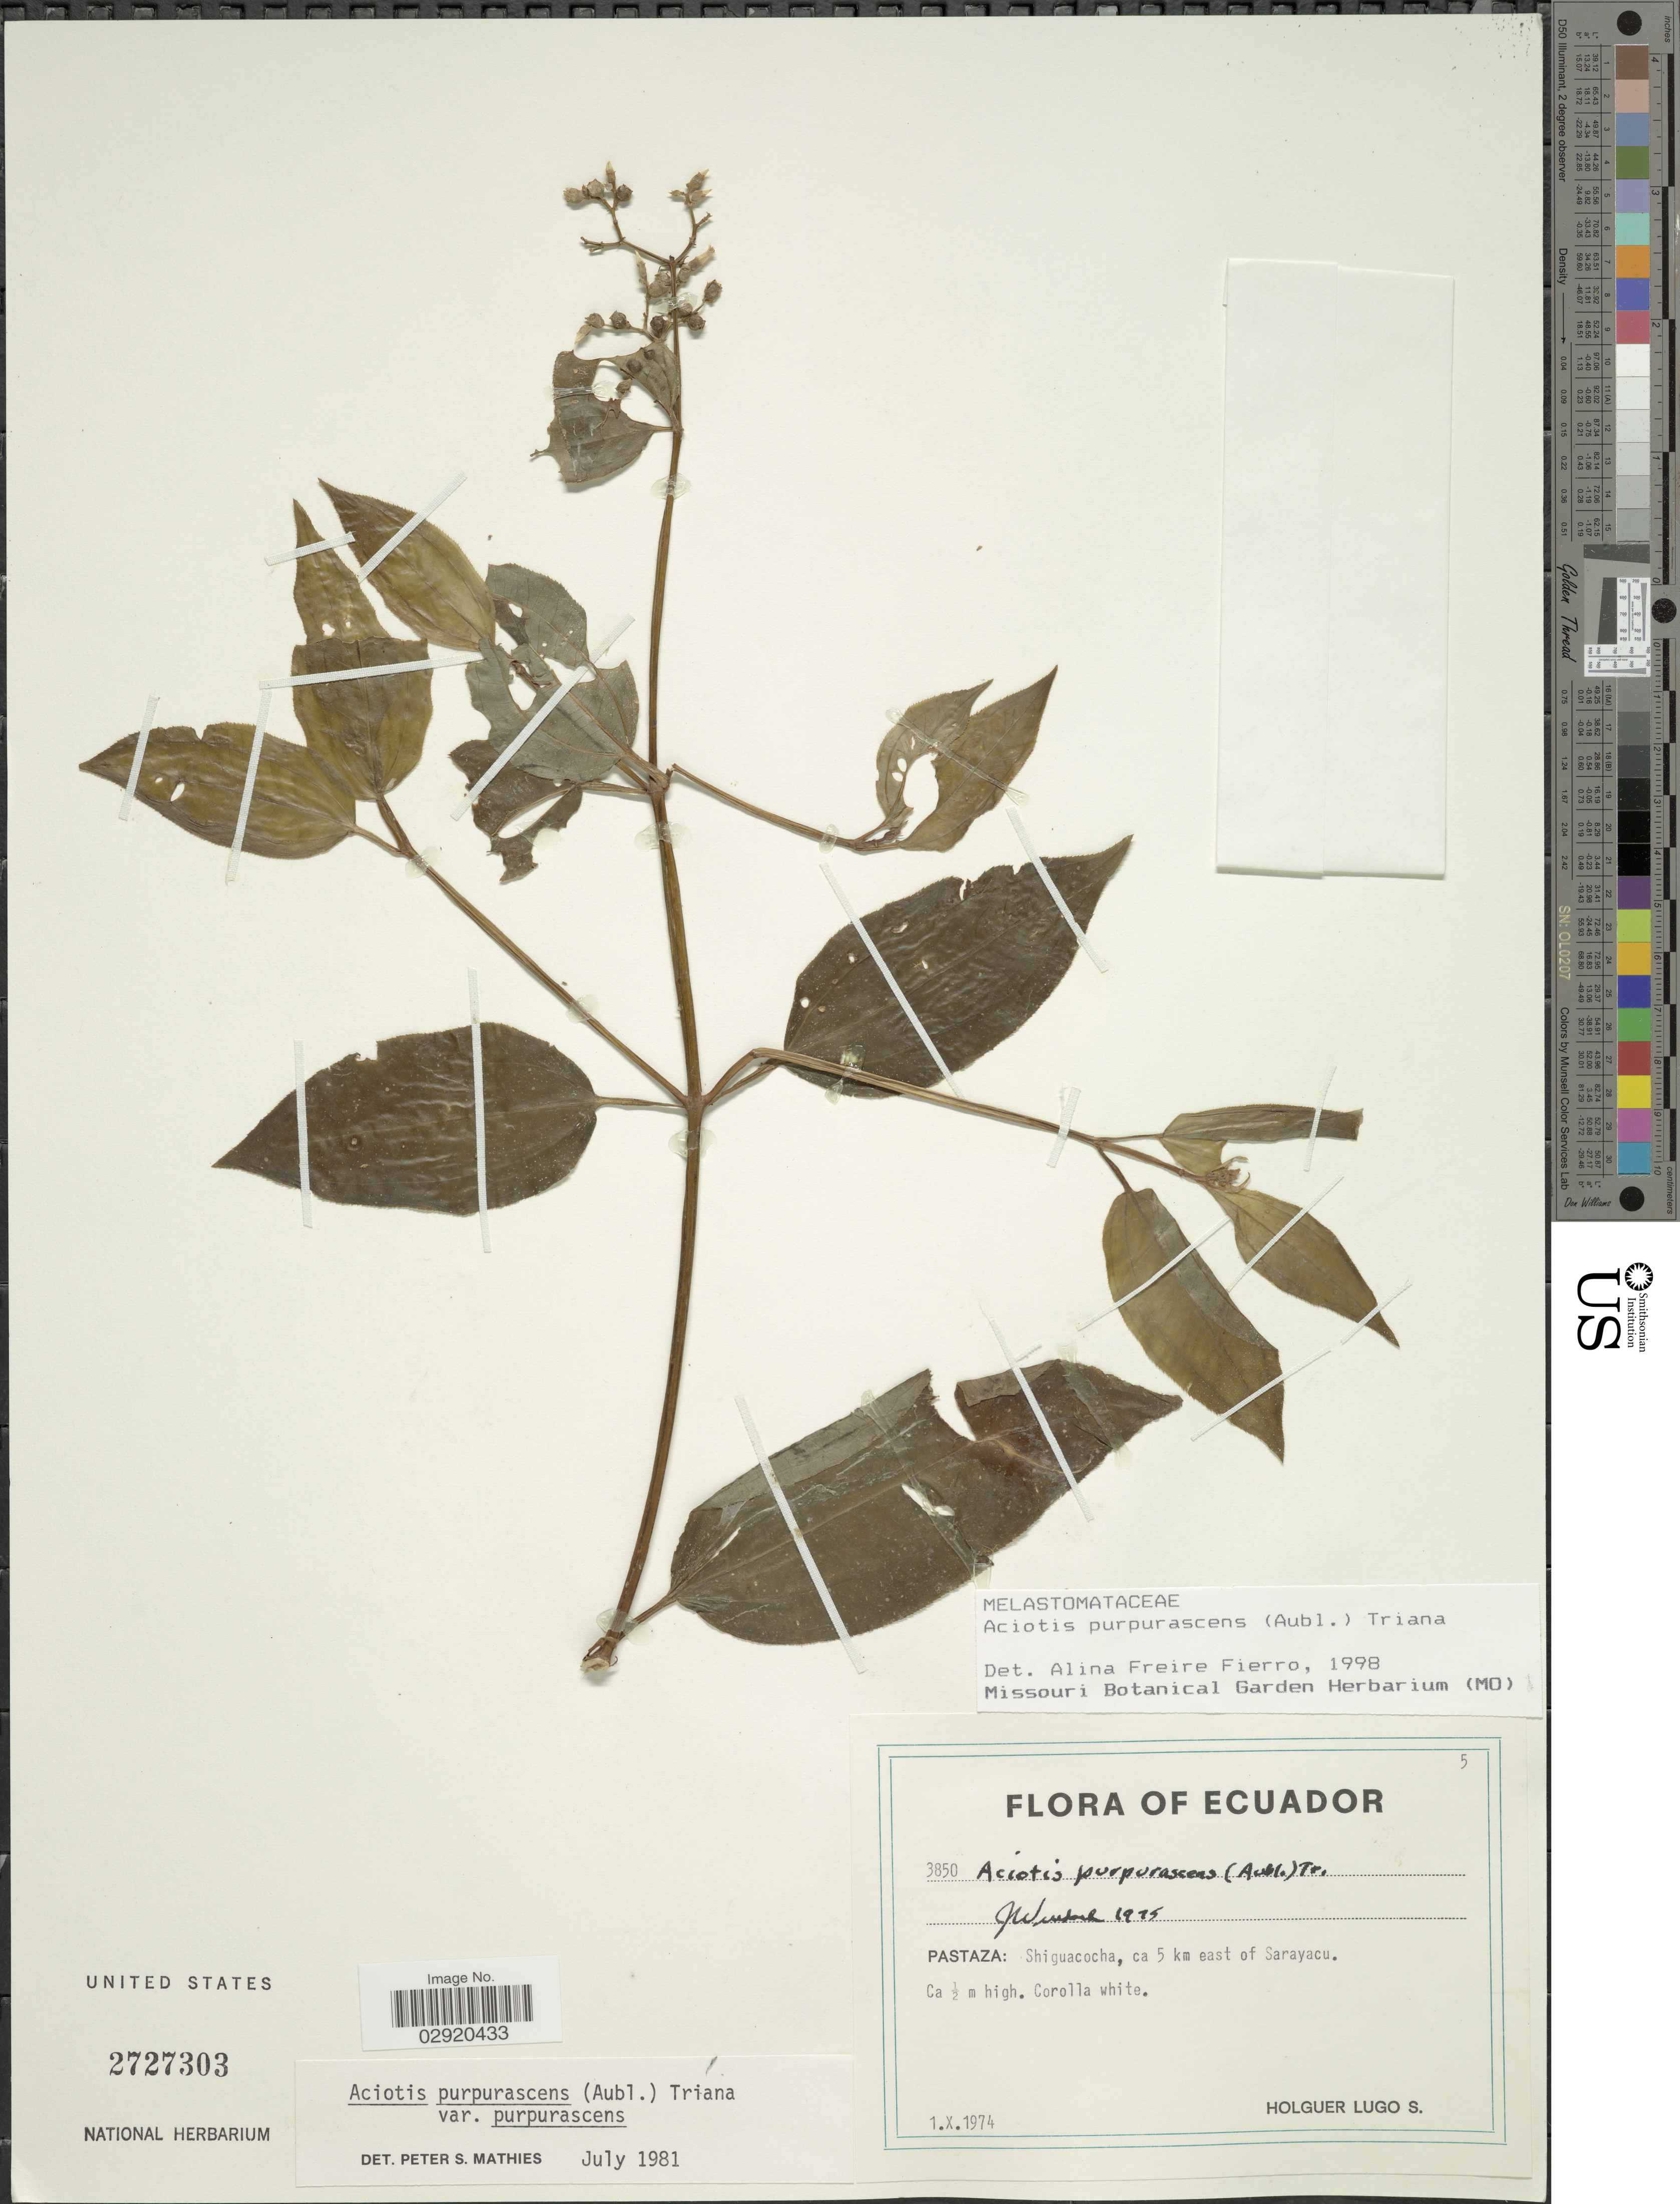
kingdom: Plantae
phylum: Tracheophyta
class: Magnoliopsida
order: Myrtales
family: Melastomataceae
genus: Aciotis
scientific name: Aciotis purpurascens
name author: (Aubl.) Triana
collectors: H. Lugo S.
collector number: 3850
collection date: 1974-10-01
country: Ecuador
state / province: Pastaza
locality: Pastaza: Shiguacocha, ca 5 km east of Sarayacu.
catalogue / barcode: US 2727303